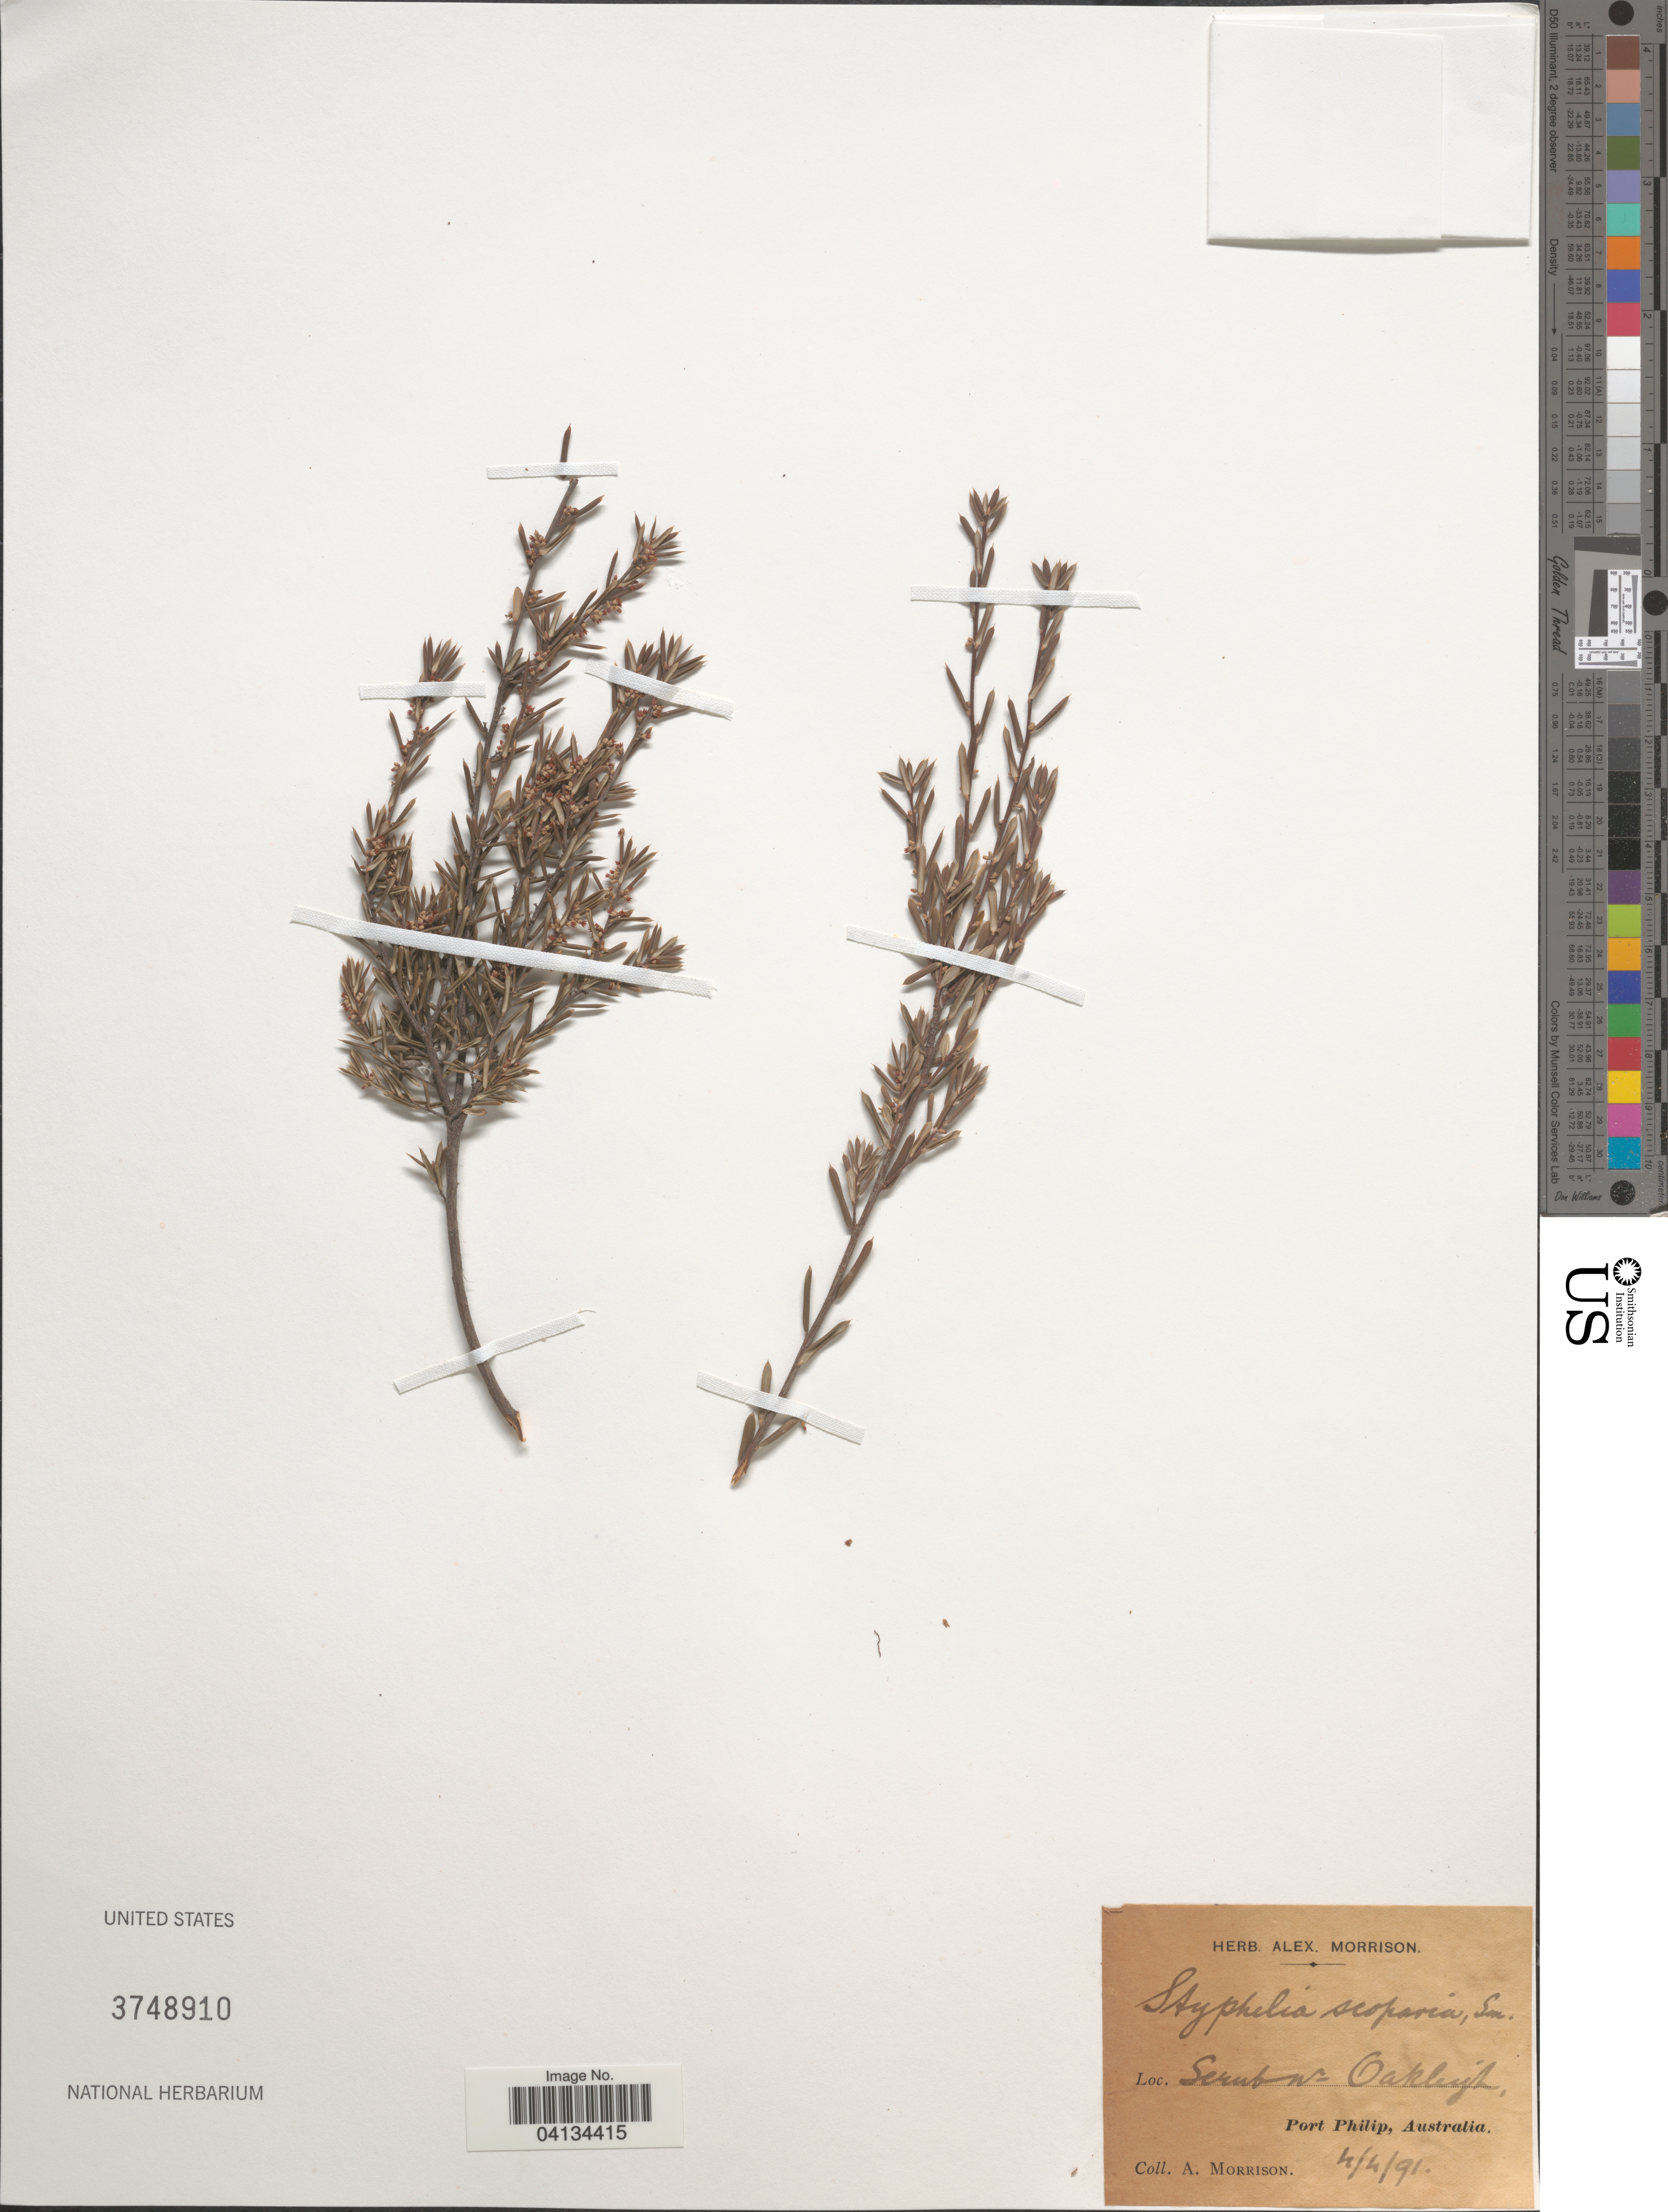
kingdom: Plantae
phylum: Tracheophyta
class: Magnoliopsida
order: Ericales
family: Ericaceae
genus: Styphelia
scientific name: Styphelia scoparia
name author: Sm.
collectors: A. Morrison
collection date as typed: Transcribed d/m/y: 4/4/91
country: Australia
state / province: Victoria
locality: Scrubw. Oakleigh, Port Philip.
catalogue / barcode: US 3748910